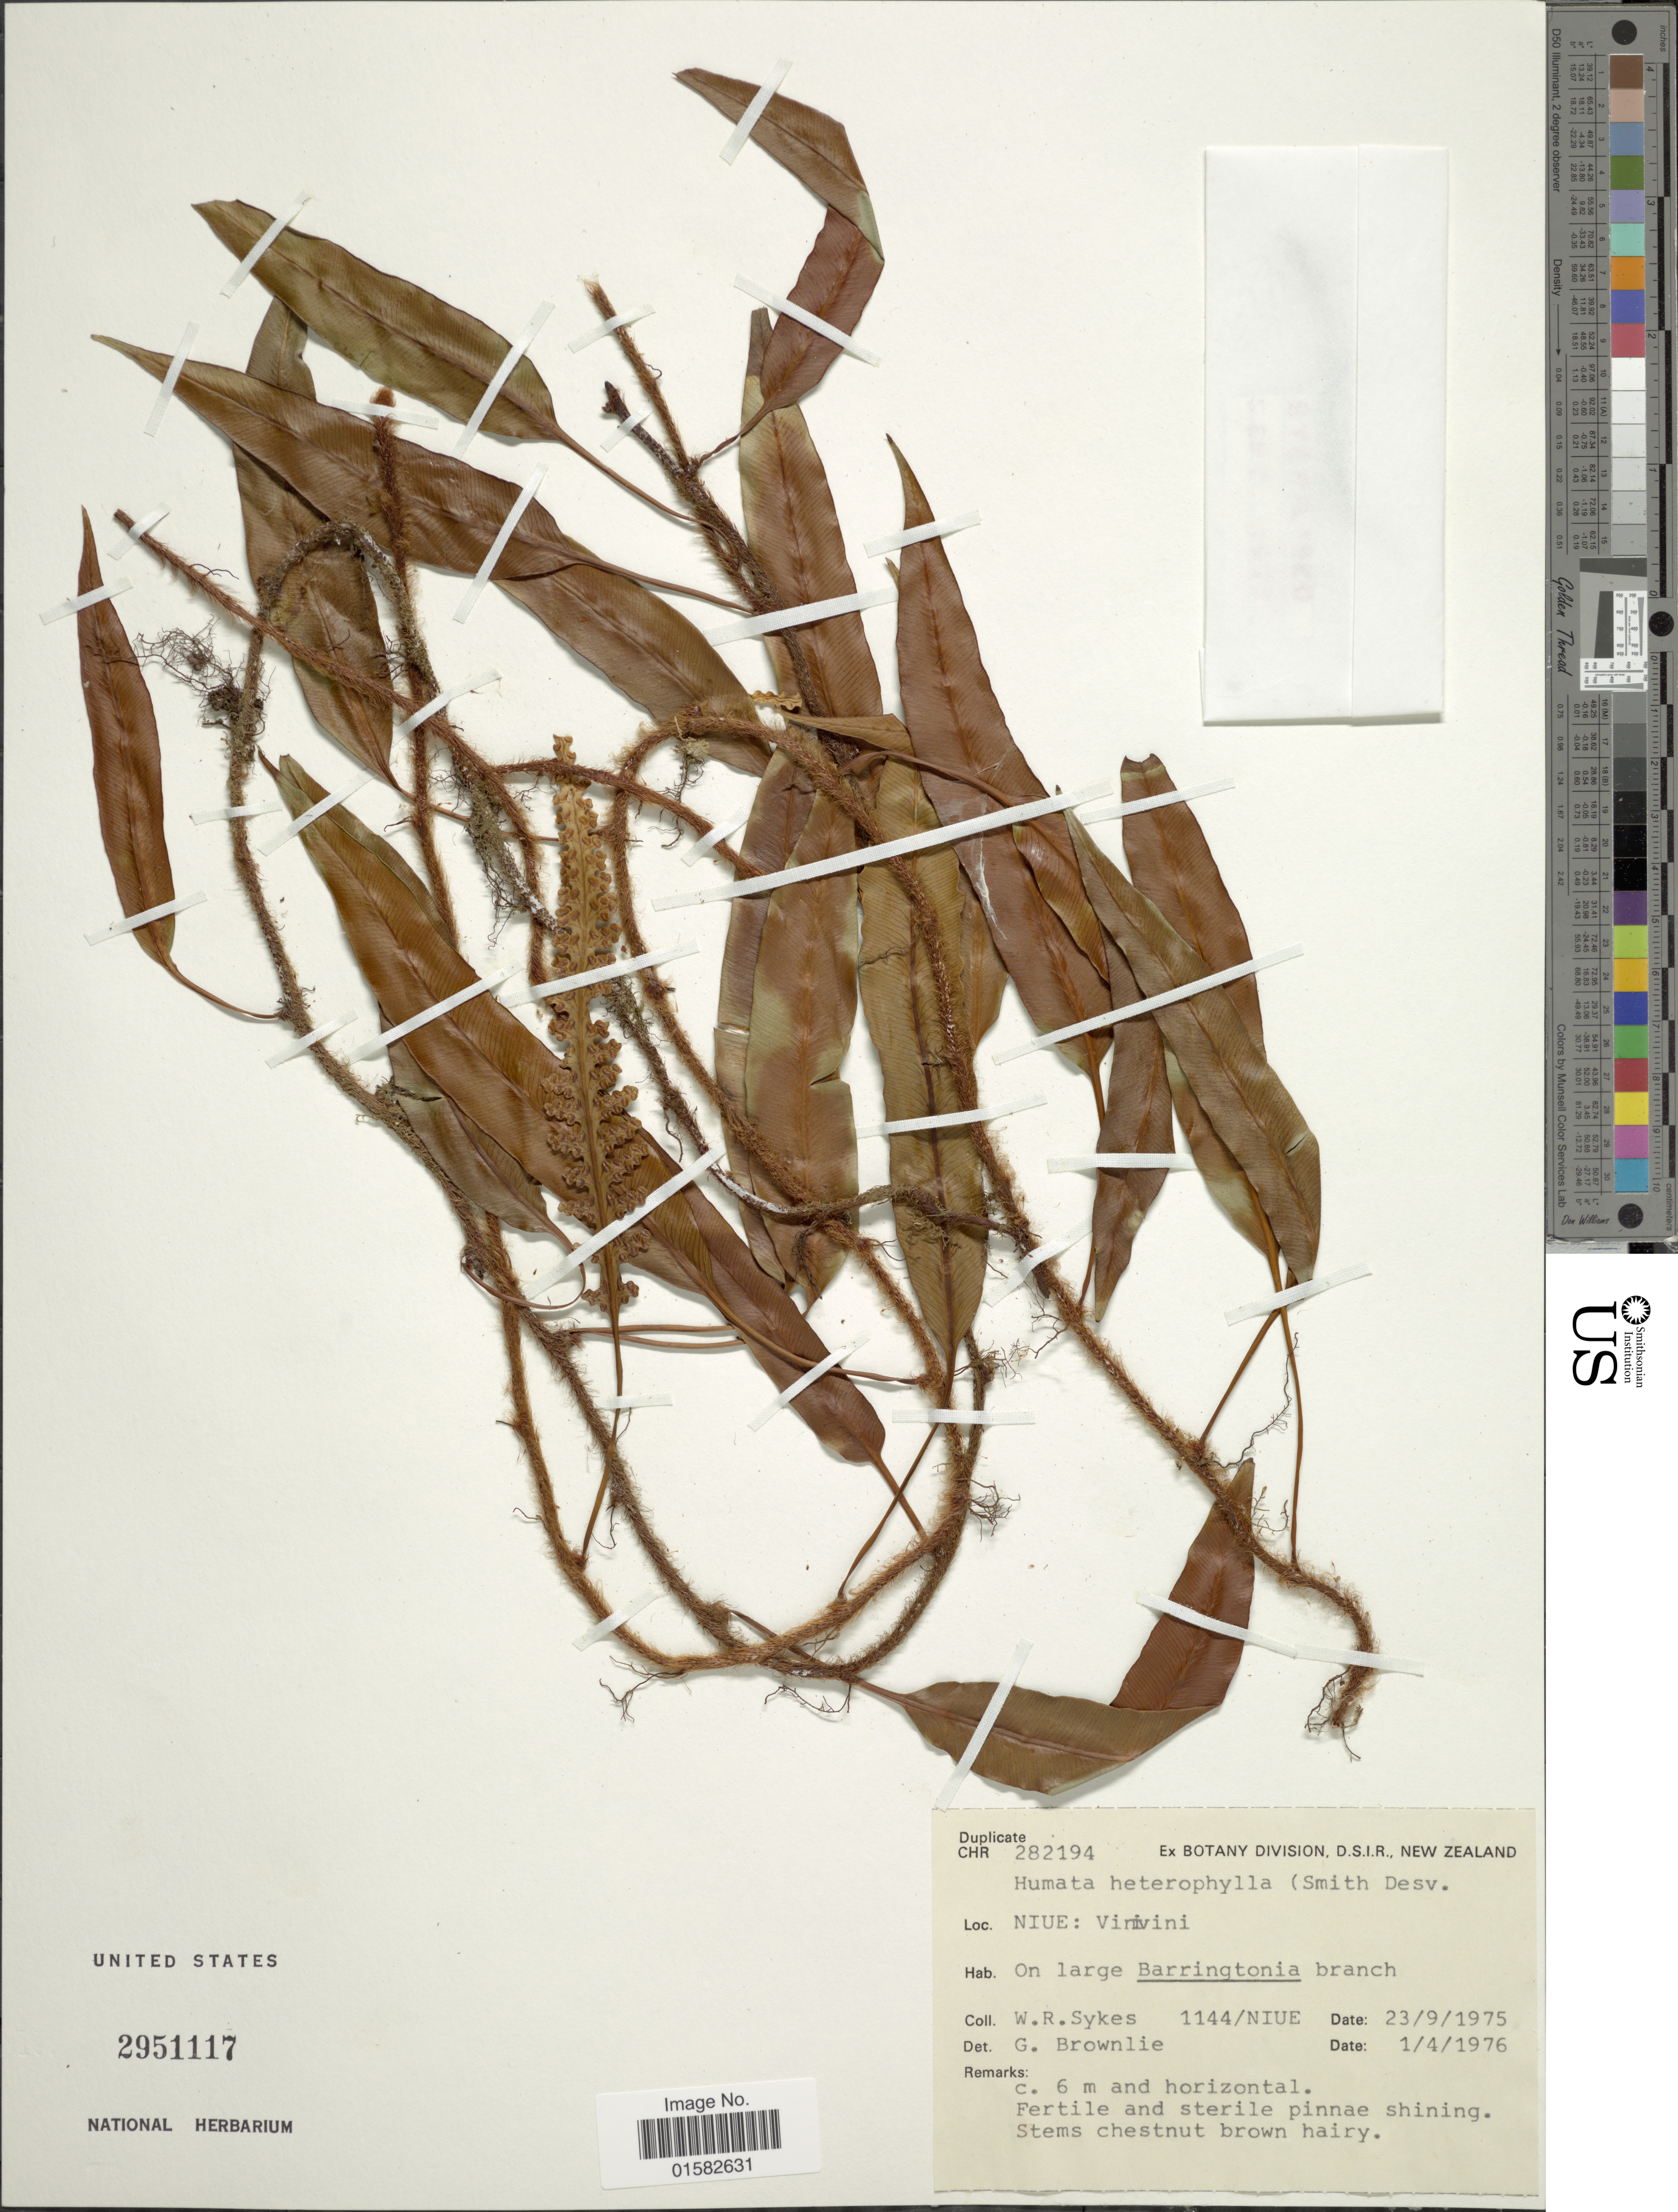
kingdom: Plantae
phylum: Tracheophyta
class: Polypodiopsida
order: Polypodiales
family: Davalliaceae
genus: Humata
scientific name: Humata heterophylla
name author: (Sm.) Desv.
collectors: W. R. Sykes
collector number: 1144/NIUE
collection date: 1975-09-23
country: Niue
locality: Niue, Vinivini [interpreted]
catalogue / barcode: US 2951117